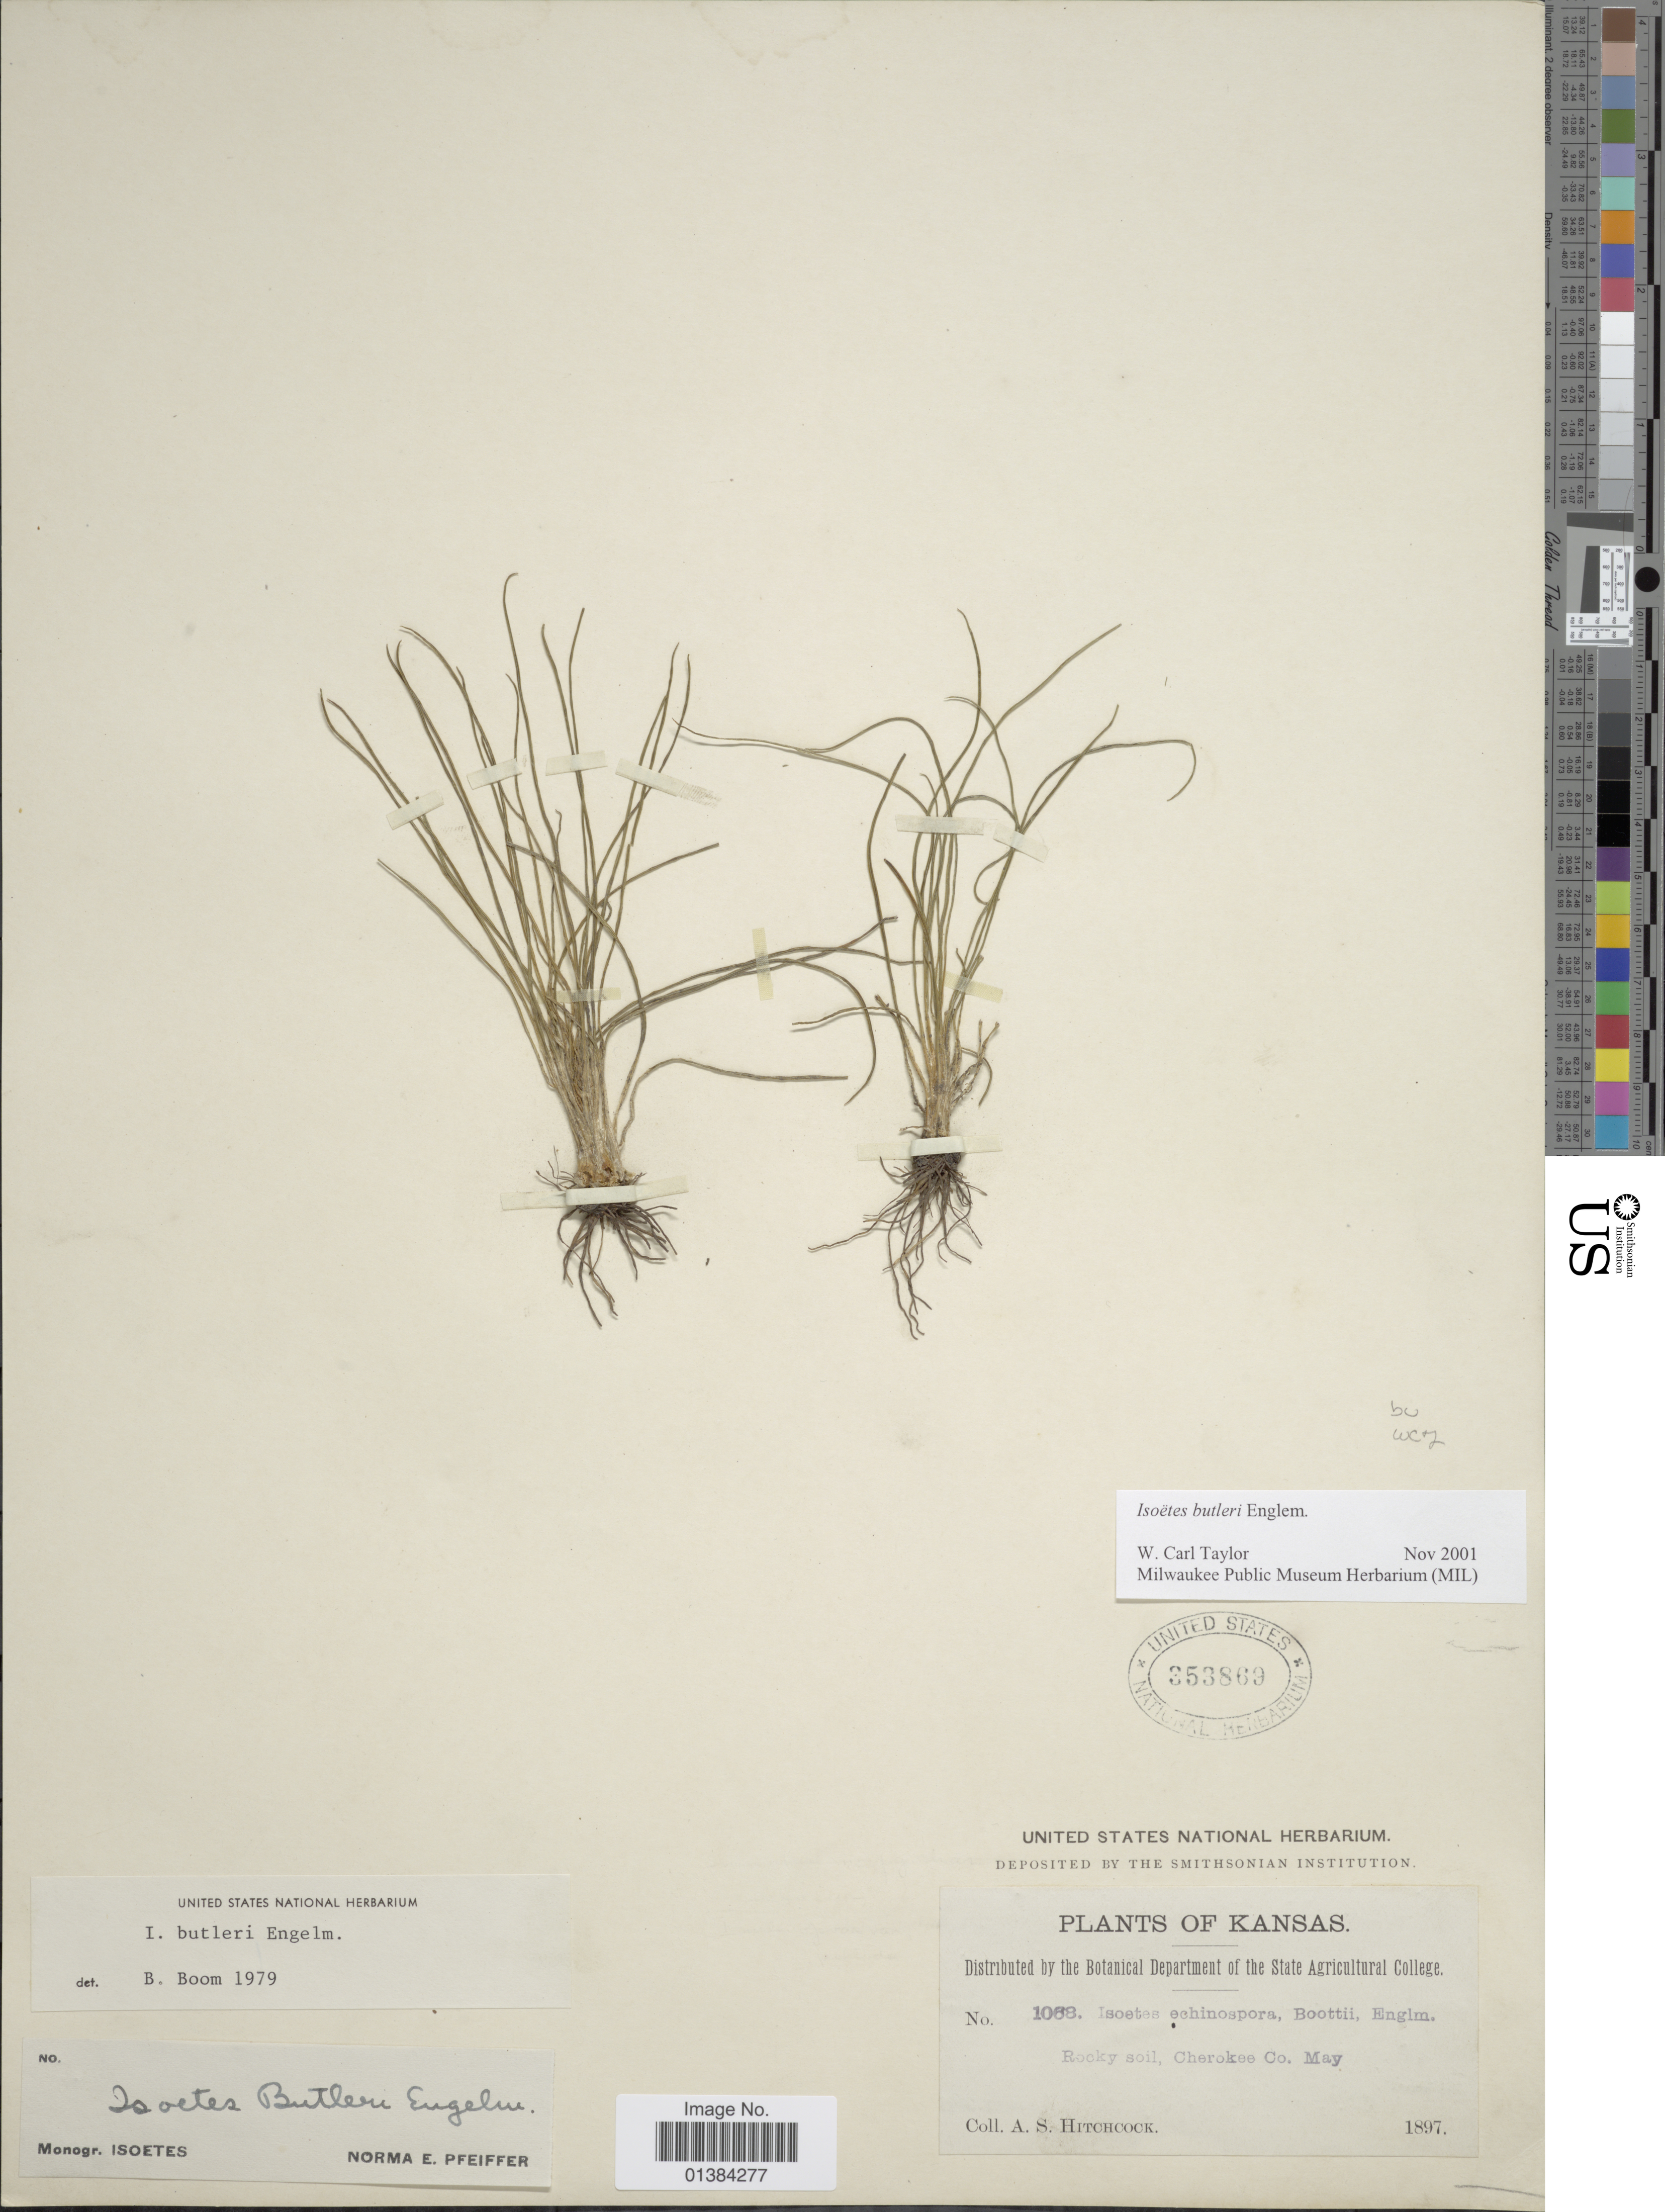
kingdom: Plantae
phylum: Tracheophyta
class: Lycopodiopsida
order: Isoetales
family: Isoetaceae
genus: Isoetes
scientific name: Isoetes butleri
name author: Engelm.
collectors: A. S. Hitchcock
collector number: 1068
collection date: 1897-05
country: United States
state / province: Kansas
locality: Rocky soil, Cherokee Co.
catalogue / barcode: US 353869